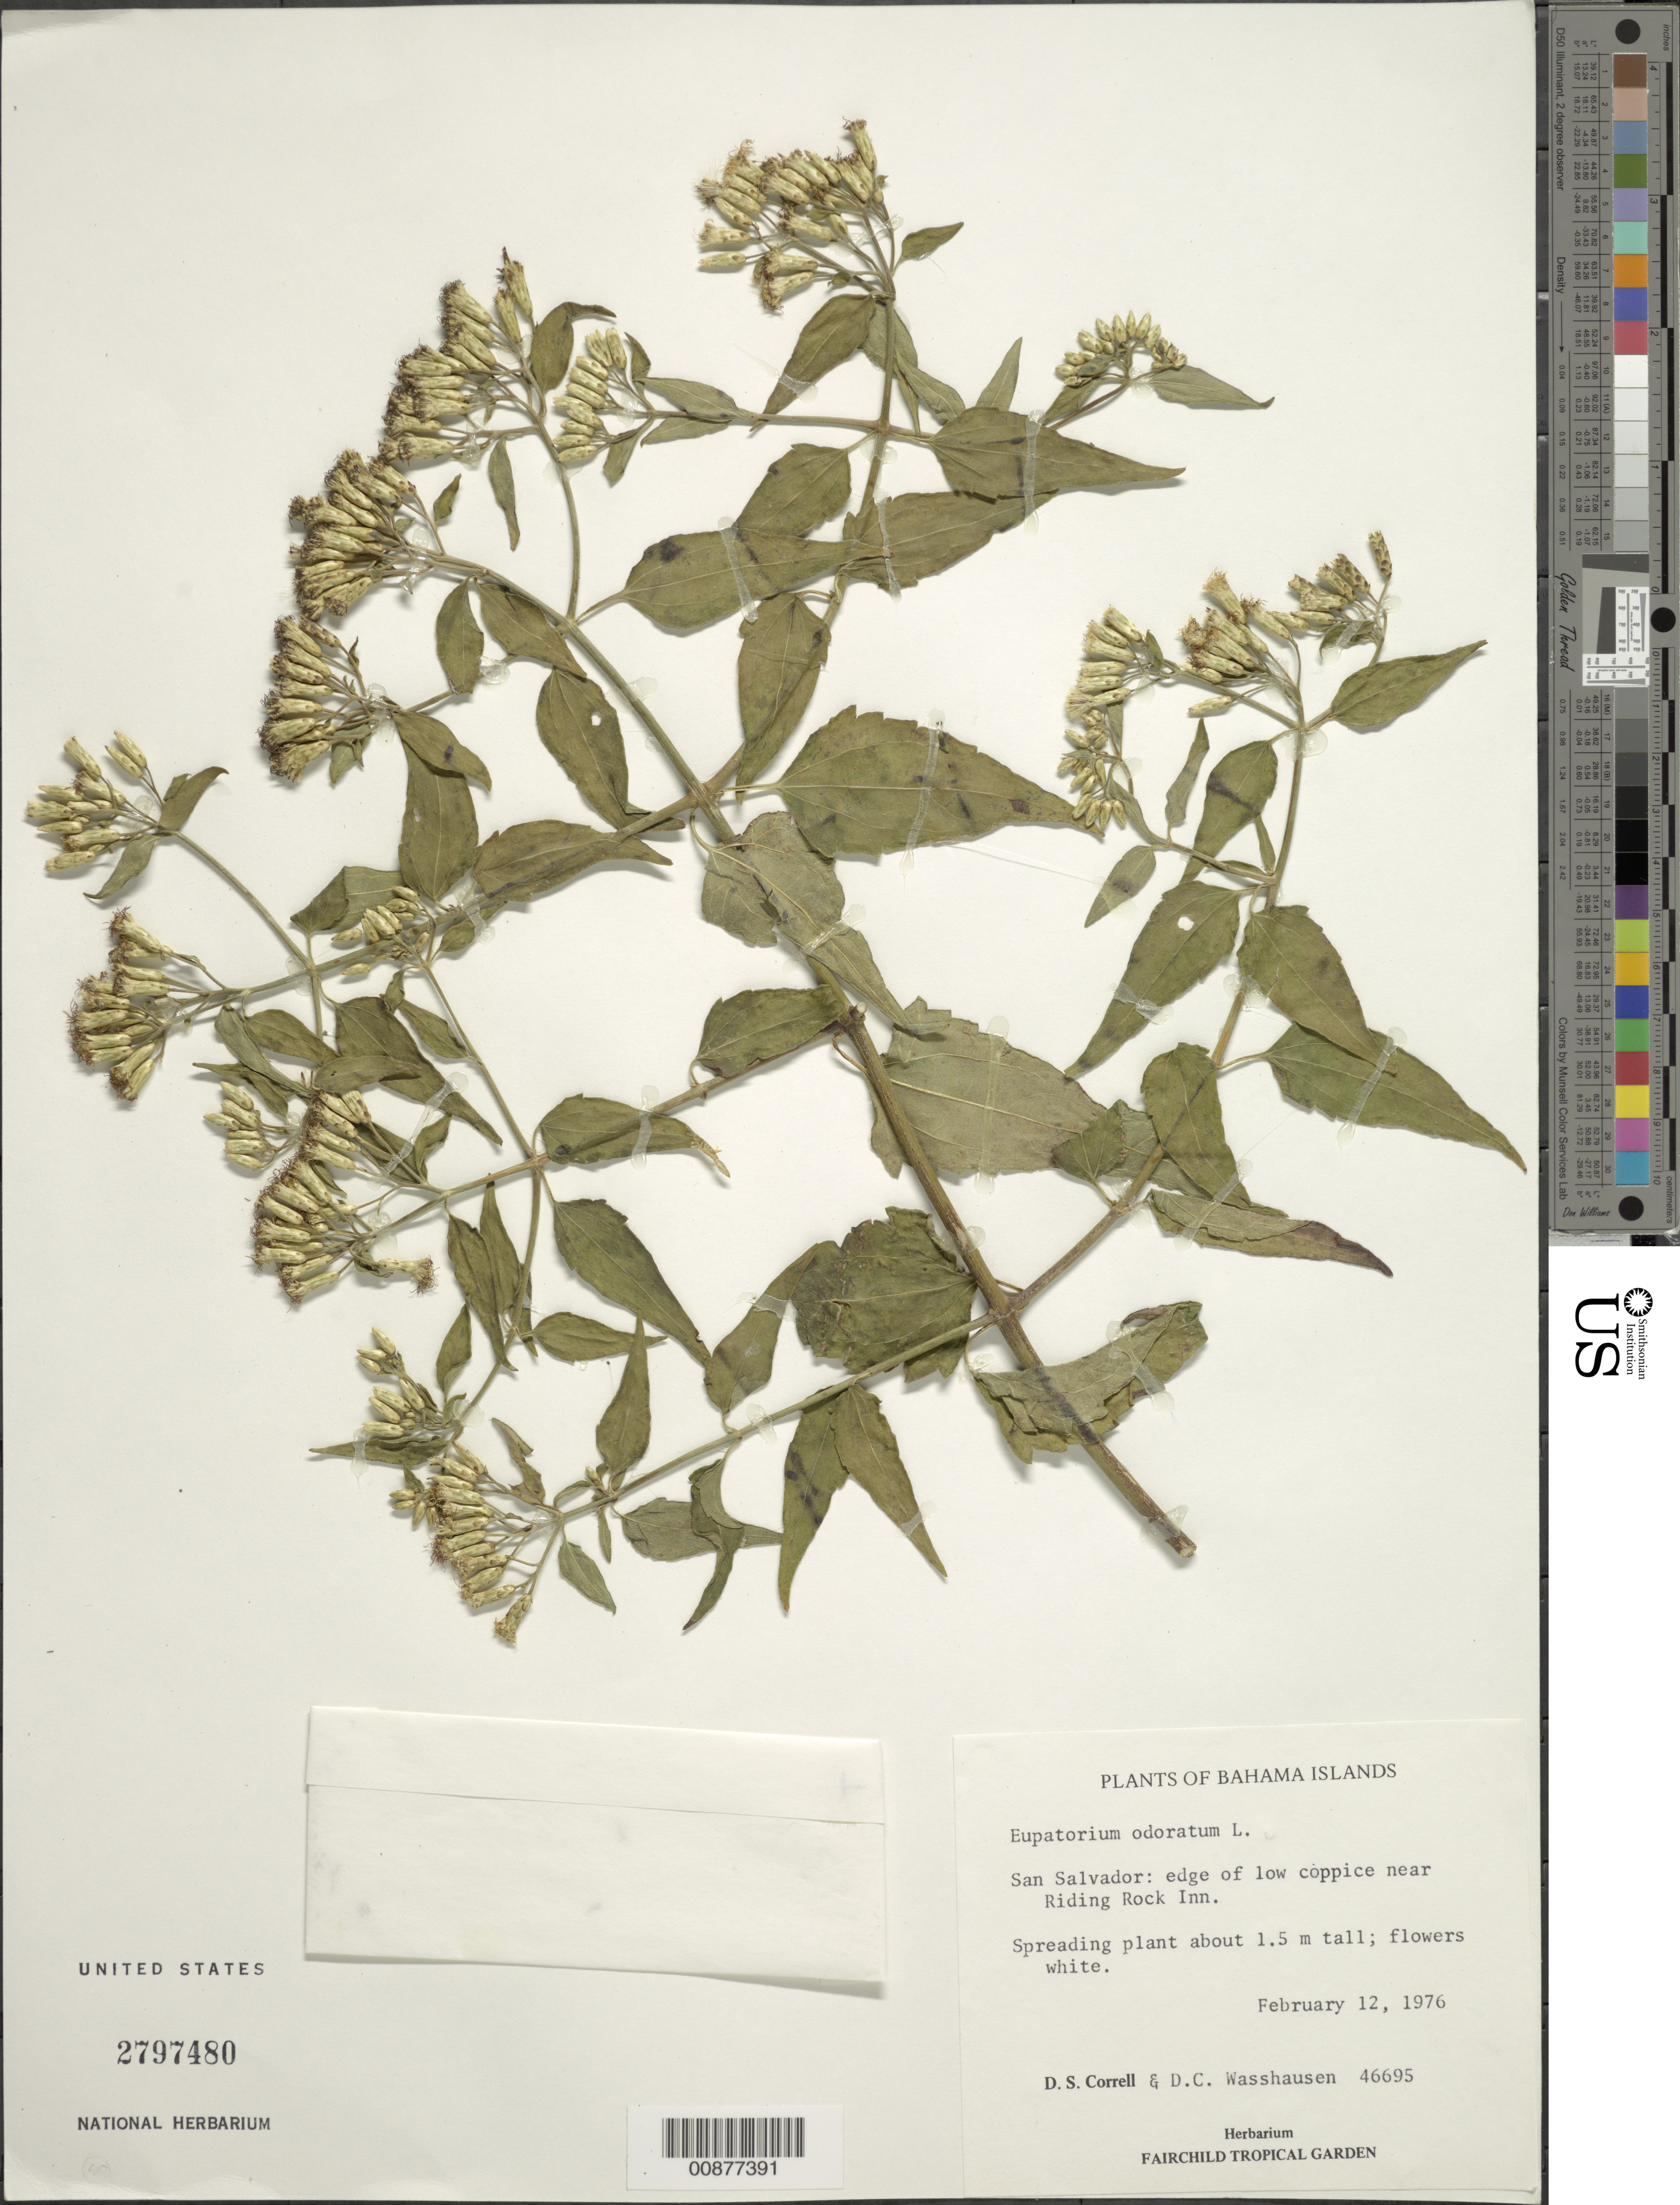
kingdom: Plantae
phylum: Tracheophyta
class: Magnoliopsida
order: Asterales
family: Asteraceae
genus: Chromolaena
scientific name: Chromolaena odorata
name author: (L.) R.M. King & H. Rob.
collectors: D. S. Correll & D. C. Wasshausen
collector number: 46695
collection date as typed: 12 Feb 1976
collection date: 1976-02-12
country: Bahamas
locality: San Salvador: near Riding rock Inn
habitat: Edge of low coppice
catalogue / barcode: US 2797480